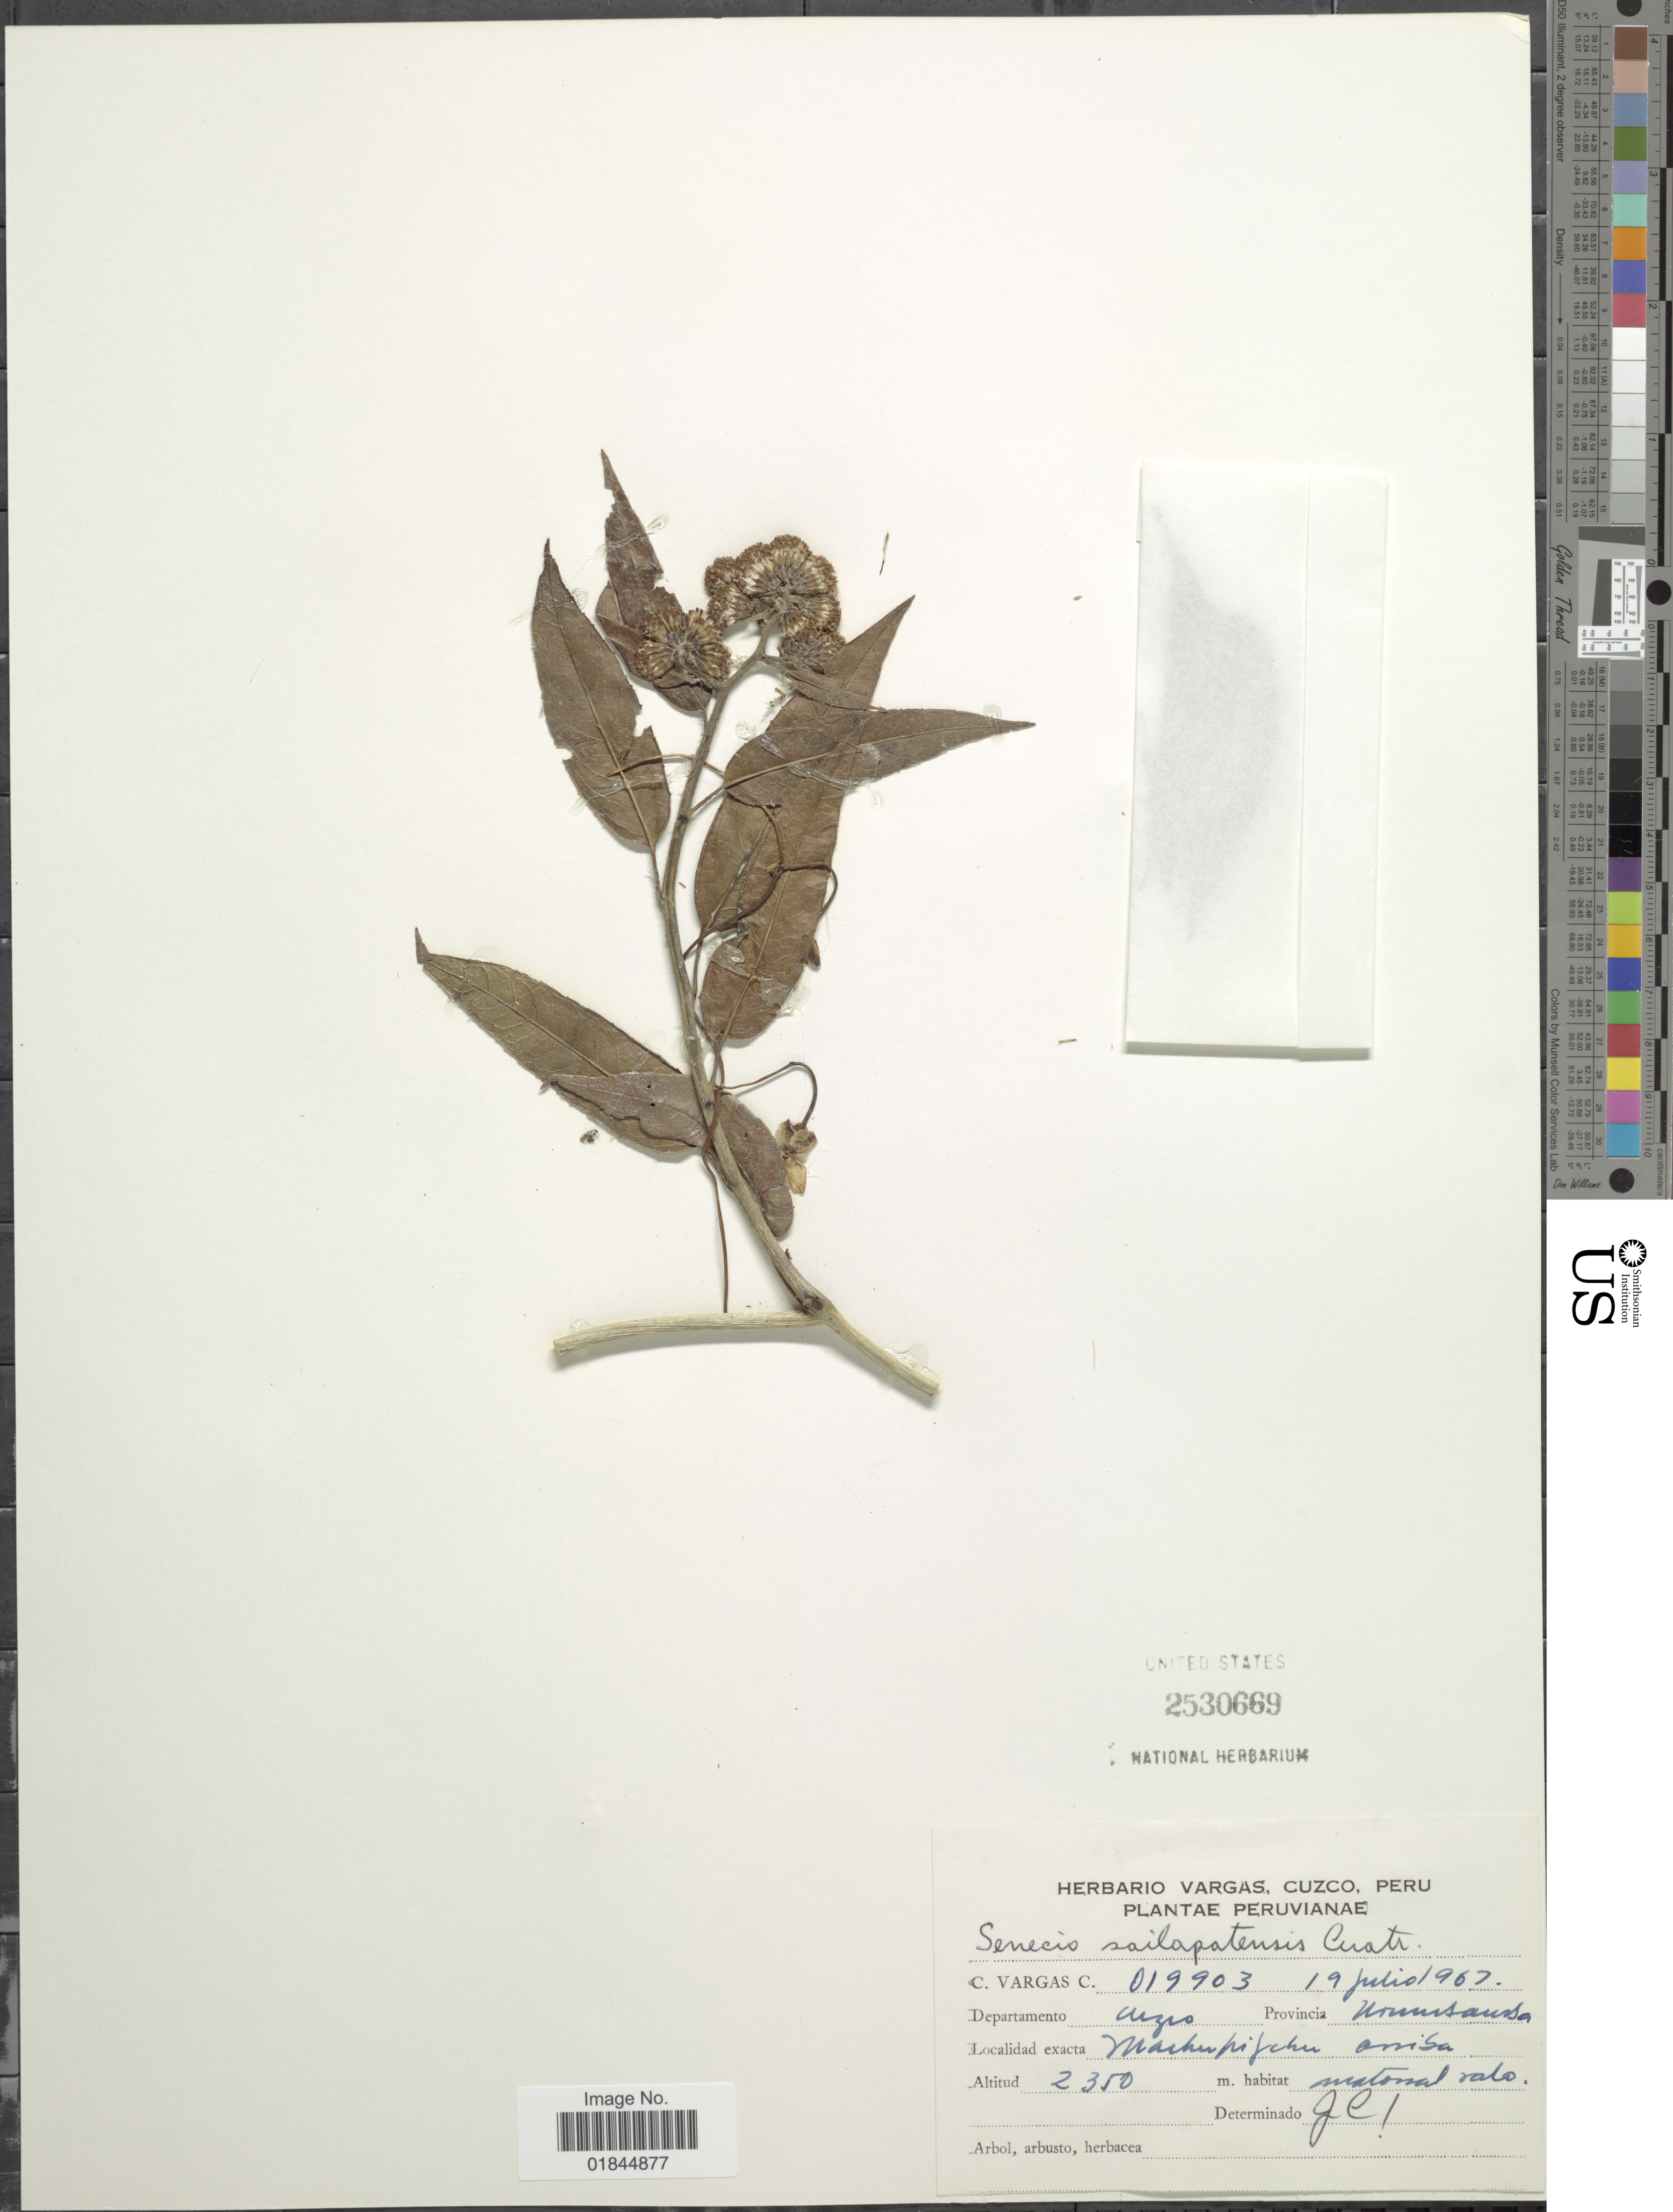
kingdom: Plantae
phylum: Tracheophyta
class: Magnoliopsida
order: Asterales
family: Asteraceae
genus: Pentacalia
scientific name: Pentacalia sailapatensis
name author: (Cuatrec.) Cuatrec.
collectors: C. Vargas Calderón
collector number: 019903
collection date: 1967-07-19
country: Peru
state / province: Cusco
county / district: Urubamba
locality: Machupicchu arriba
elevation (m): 2350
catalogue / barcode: US 2530669